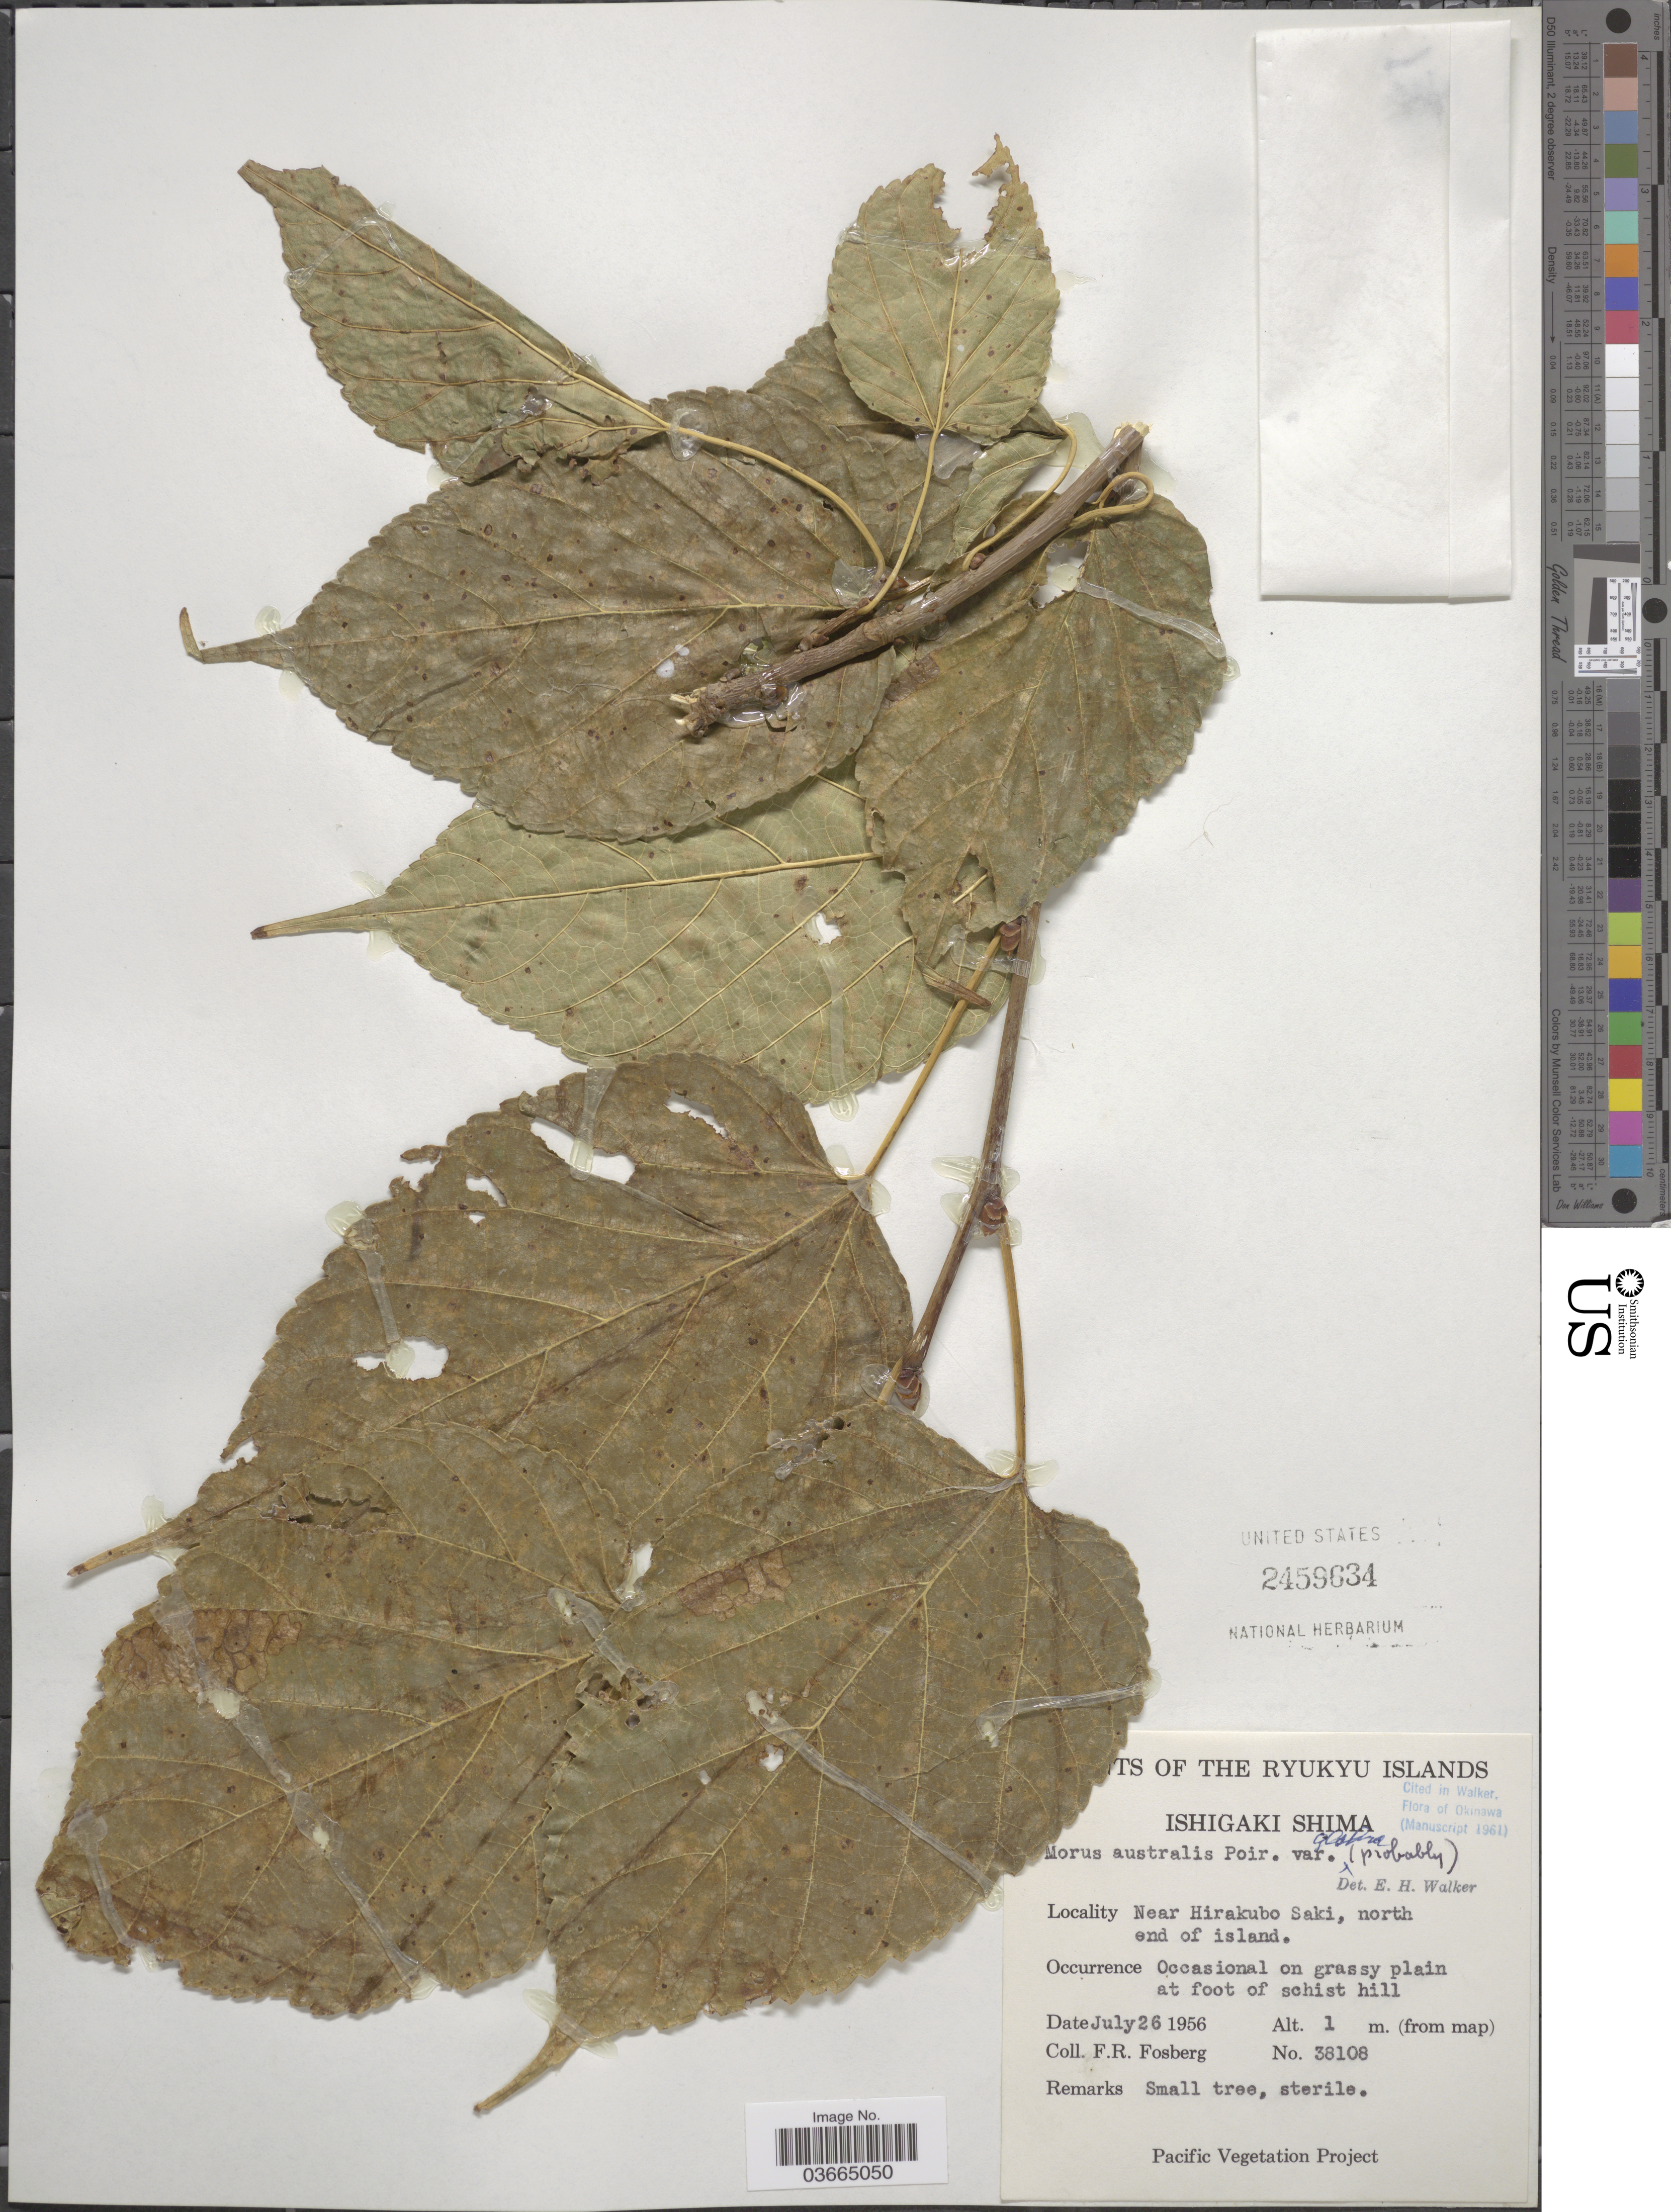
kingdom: Plantae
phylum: Tracheophyta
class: Magnoliopsida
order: Rosales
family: Moraceae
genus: Morus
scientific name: Morus australis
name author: Poir.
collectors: F. R. Fosberg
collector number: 38108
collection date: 1956-07-26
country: Japan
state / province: Okinawa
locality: The Ryukyu Islands. Ishigaki Shima. Near Hirakubo Saki, north end of island.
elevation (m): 1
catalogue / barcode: US 2459634